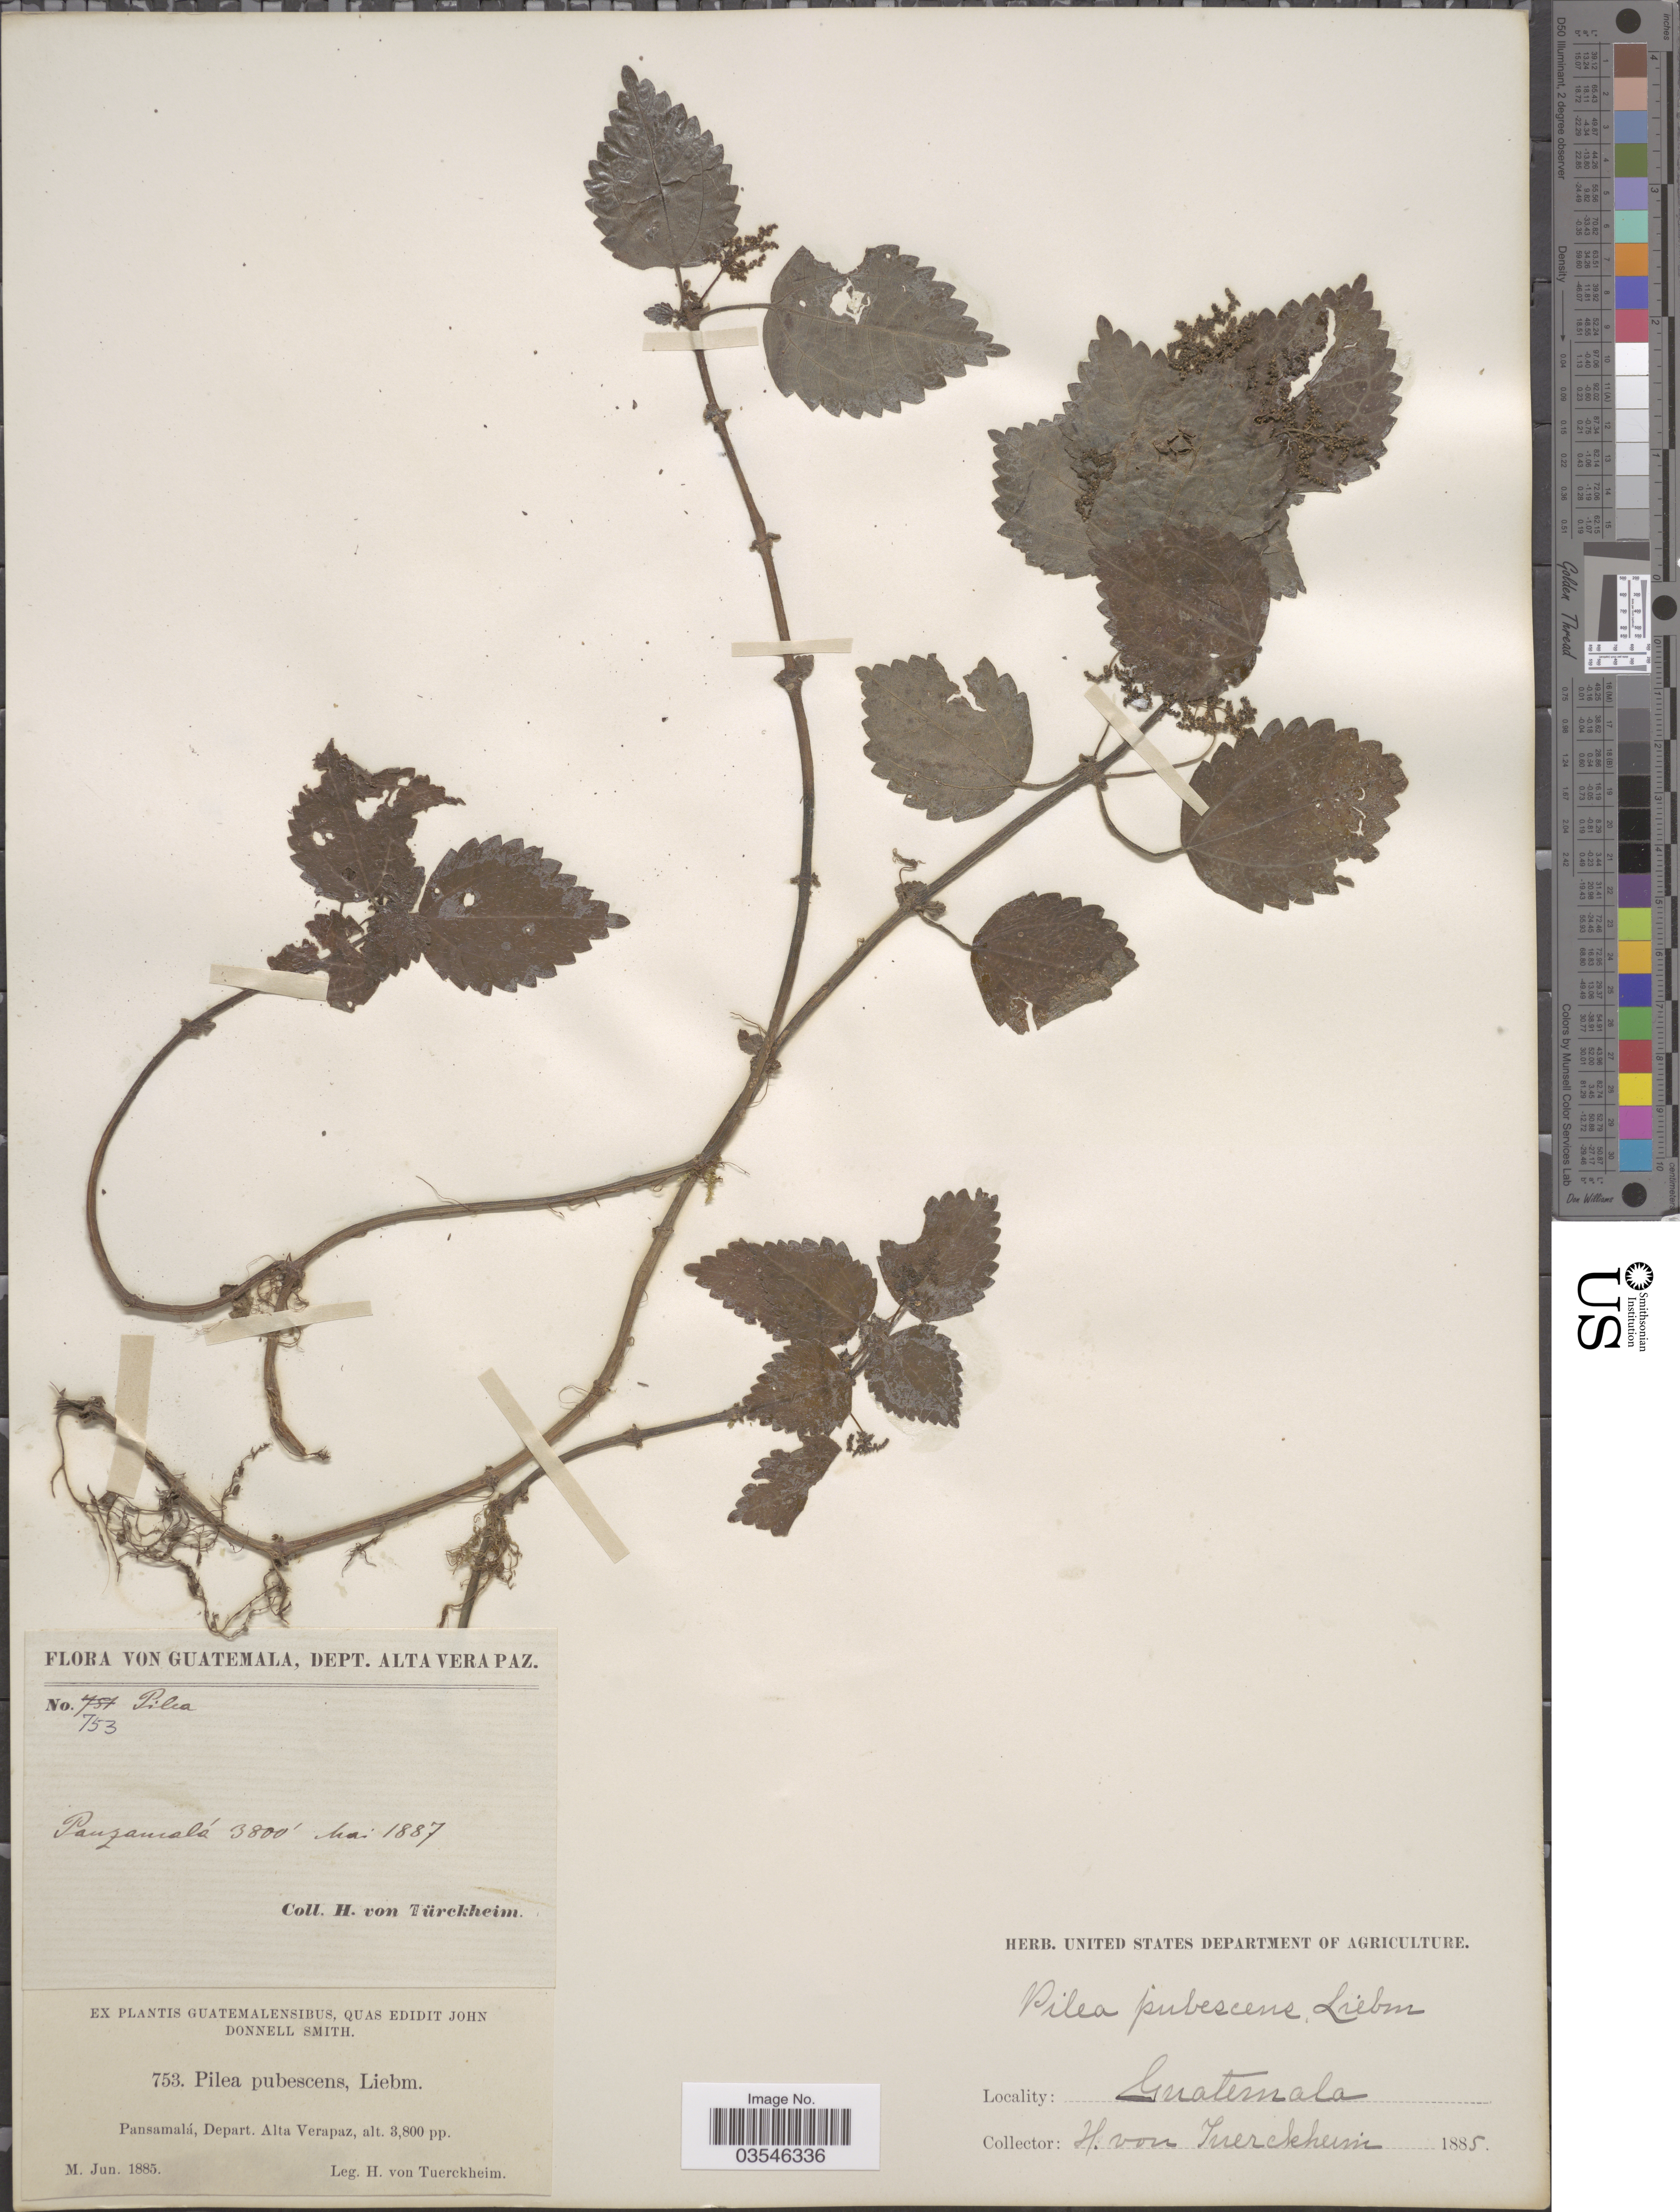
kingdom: Plantae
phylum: Tracheophyta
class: Magnoliopsida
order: Rosales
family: Urticaceae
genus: Pilea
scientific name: Pilea pubescens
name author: Liebm.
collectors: H. von Türckheim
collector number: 753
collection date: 1885-06/1887-05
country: Guatemala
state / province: Alta Verapaz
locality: Pansamalá, Depart. Alta Verapaz.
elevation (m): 1158